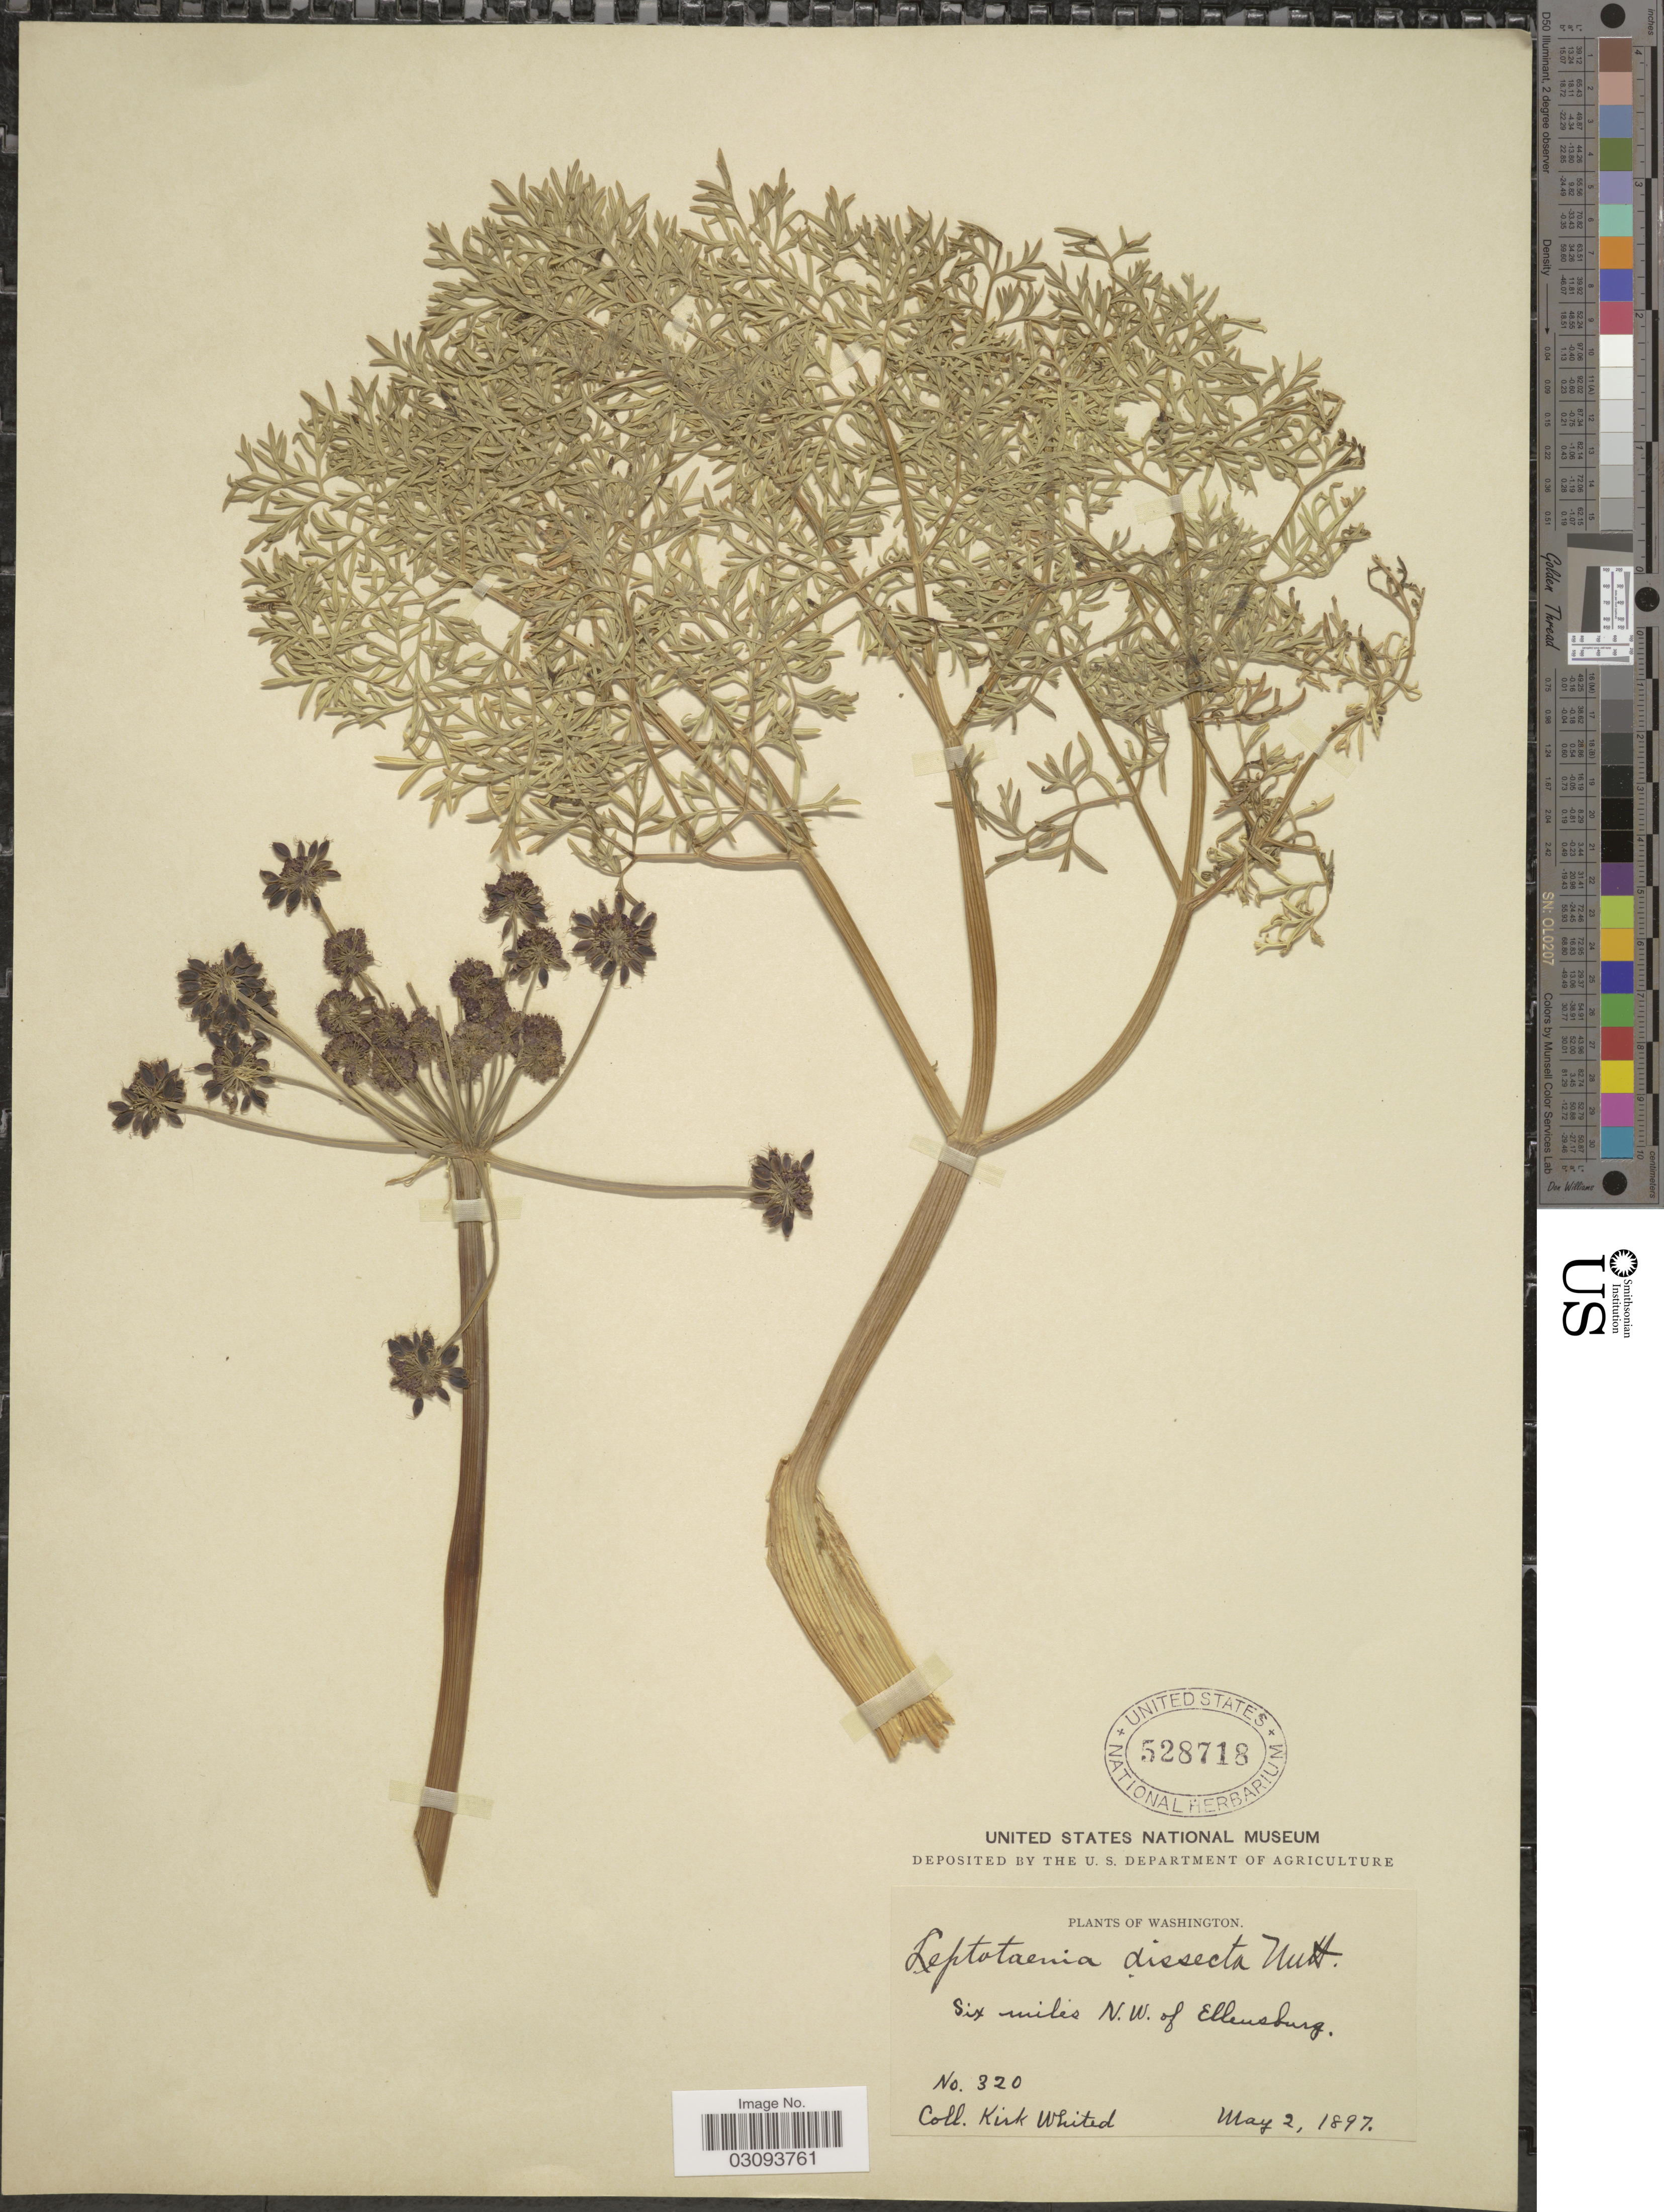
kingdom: Plantae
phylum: Tracheophyta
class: Magnoliopsida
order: Apiales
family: Apiaceae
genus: Lomatium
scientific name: Lomatium dissectum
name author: (Nutt.) Mathias & Constance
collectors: K. Whited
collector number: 320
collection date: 1897-05-02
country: United States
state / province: Washington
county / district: Kittitas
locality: Six miles N.W. of Ellensburg.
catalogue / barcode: US 528718